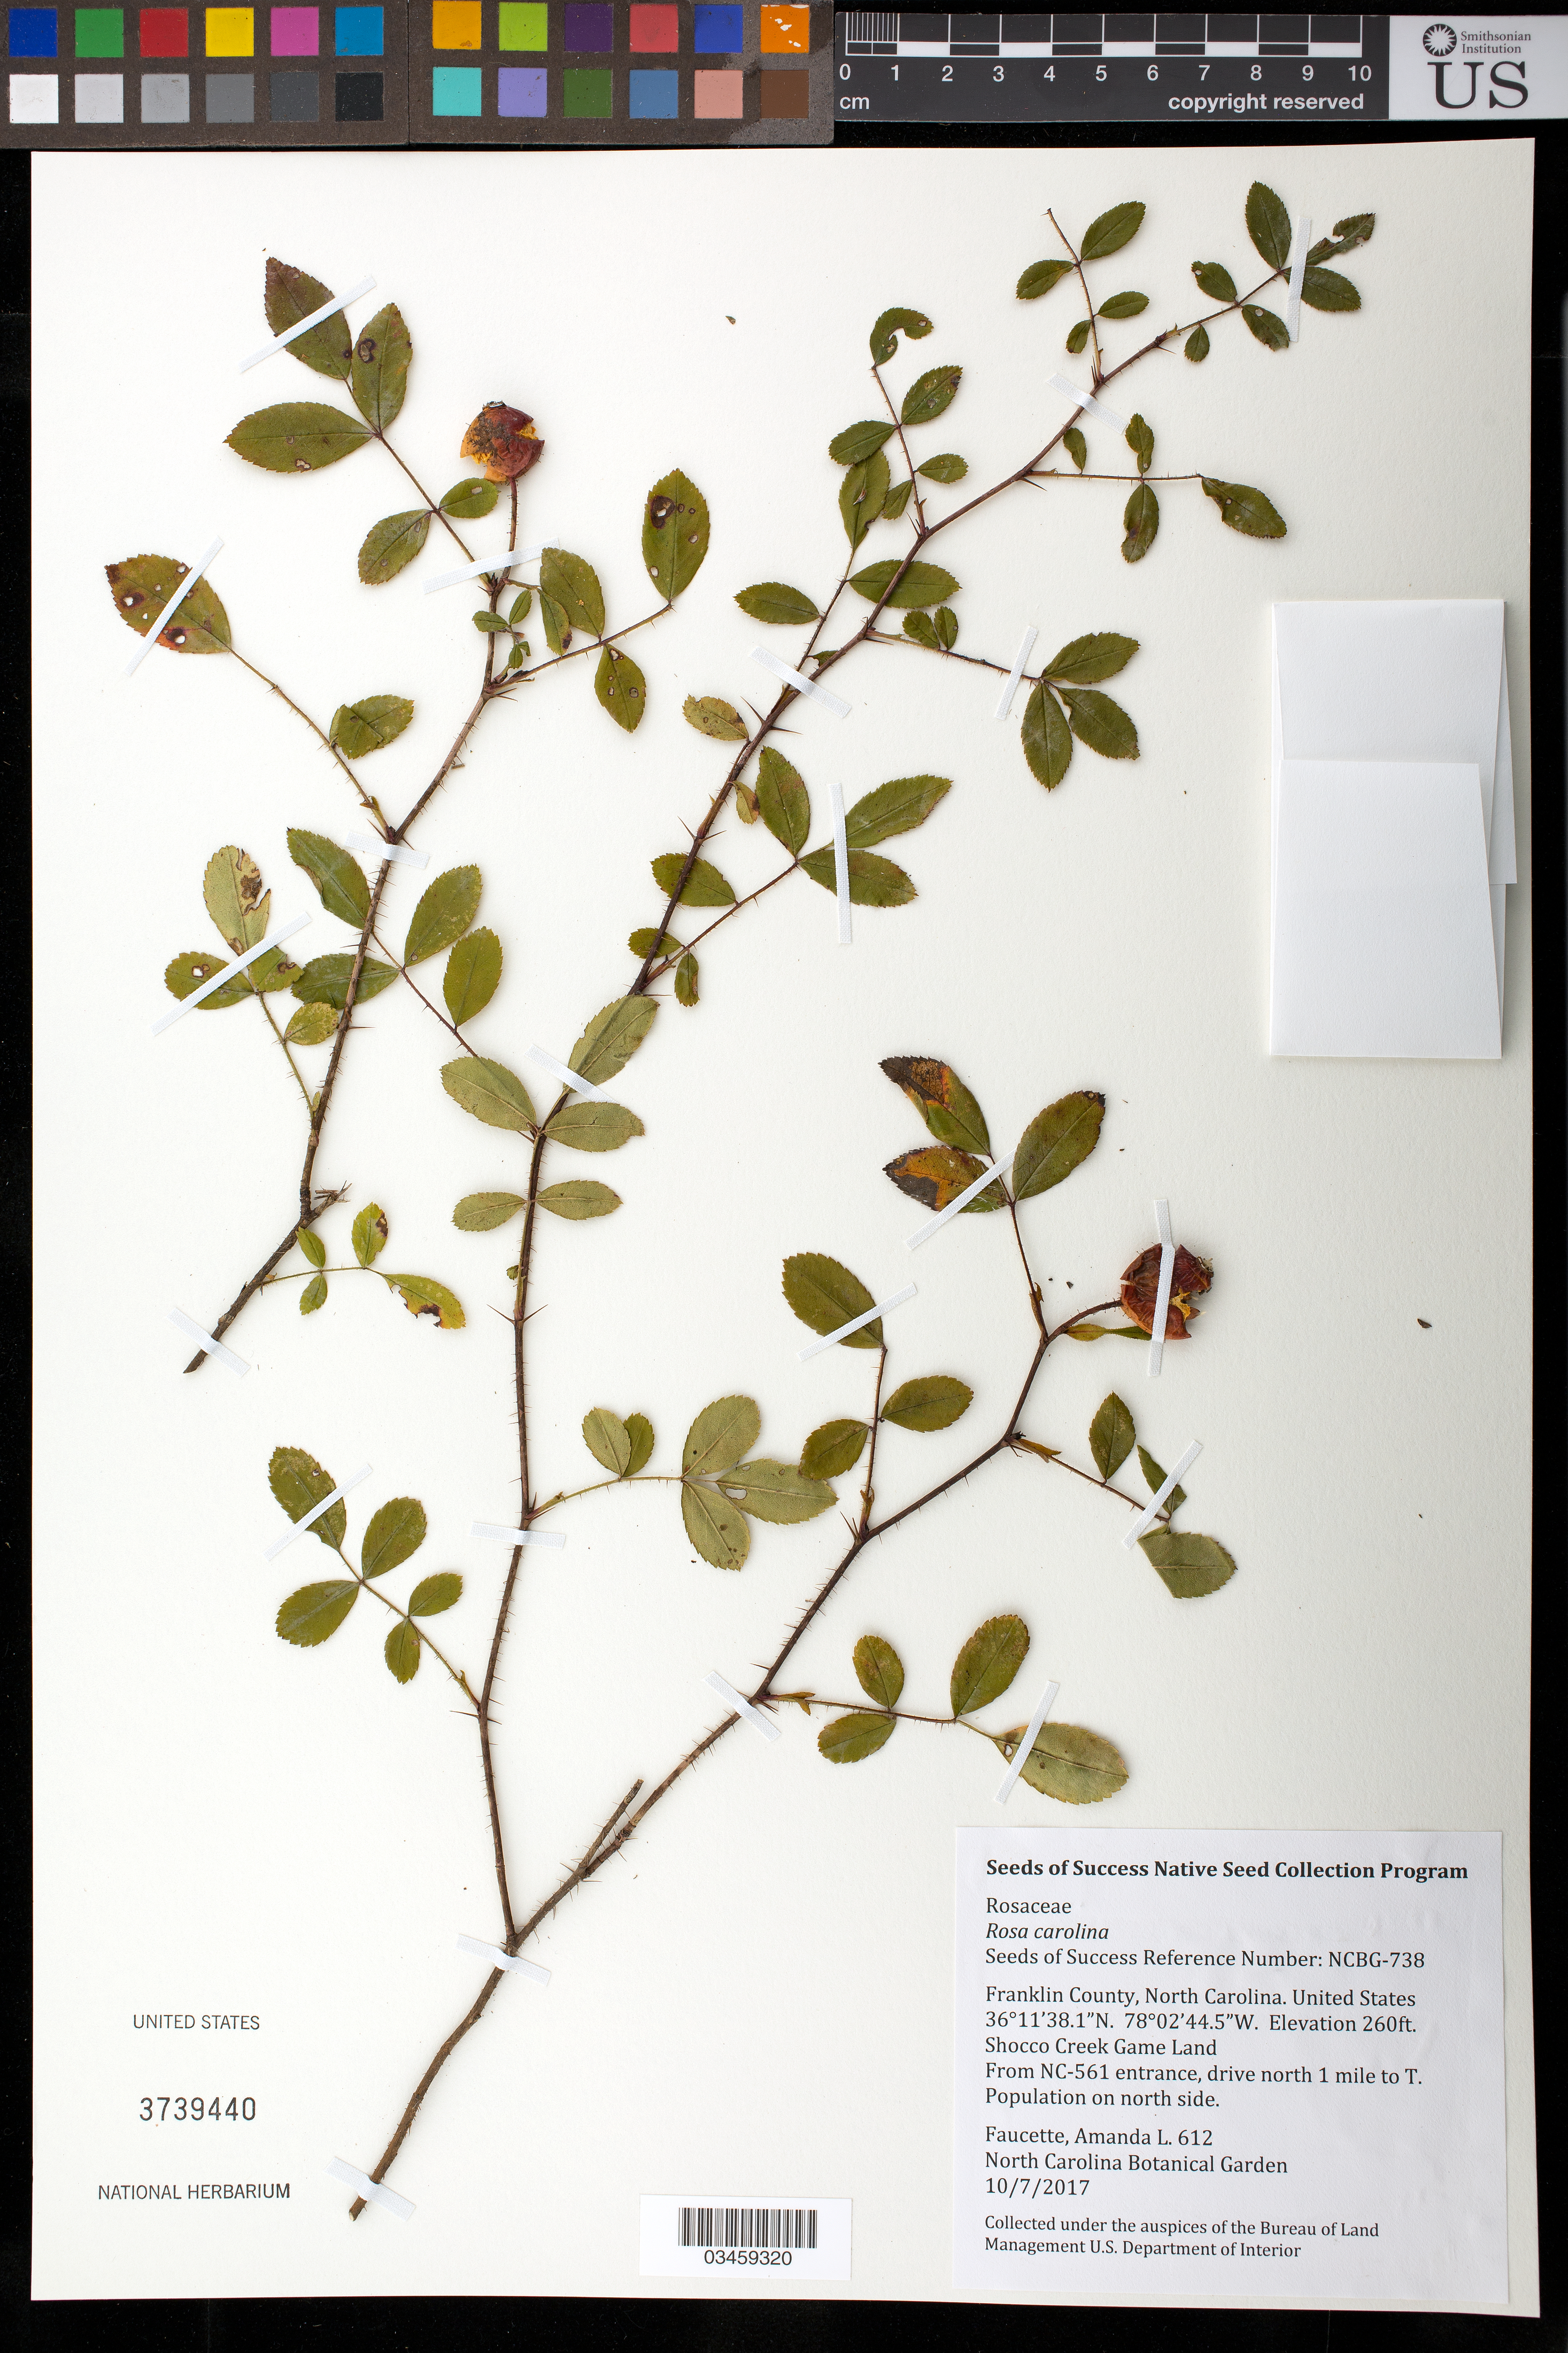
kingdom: Plantae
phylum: Tracheophyta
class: Magnoliopsida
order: Rosales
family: Rosaceae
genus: Rosa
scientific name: Rosa carolina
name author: L.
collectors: A. Faucette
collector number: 612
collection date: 2017-07-10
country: United States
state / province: North Carolina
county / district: Franklin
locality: Shocco Game Land, from NC-561 entrance 1 mi. N to T.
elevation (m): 79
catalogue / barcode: US 3739440